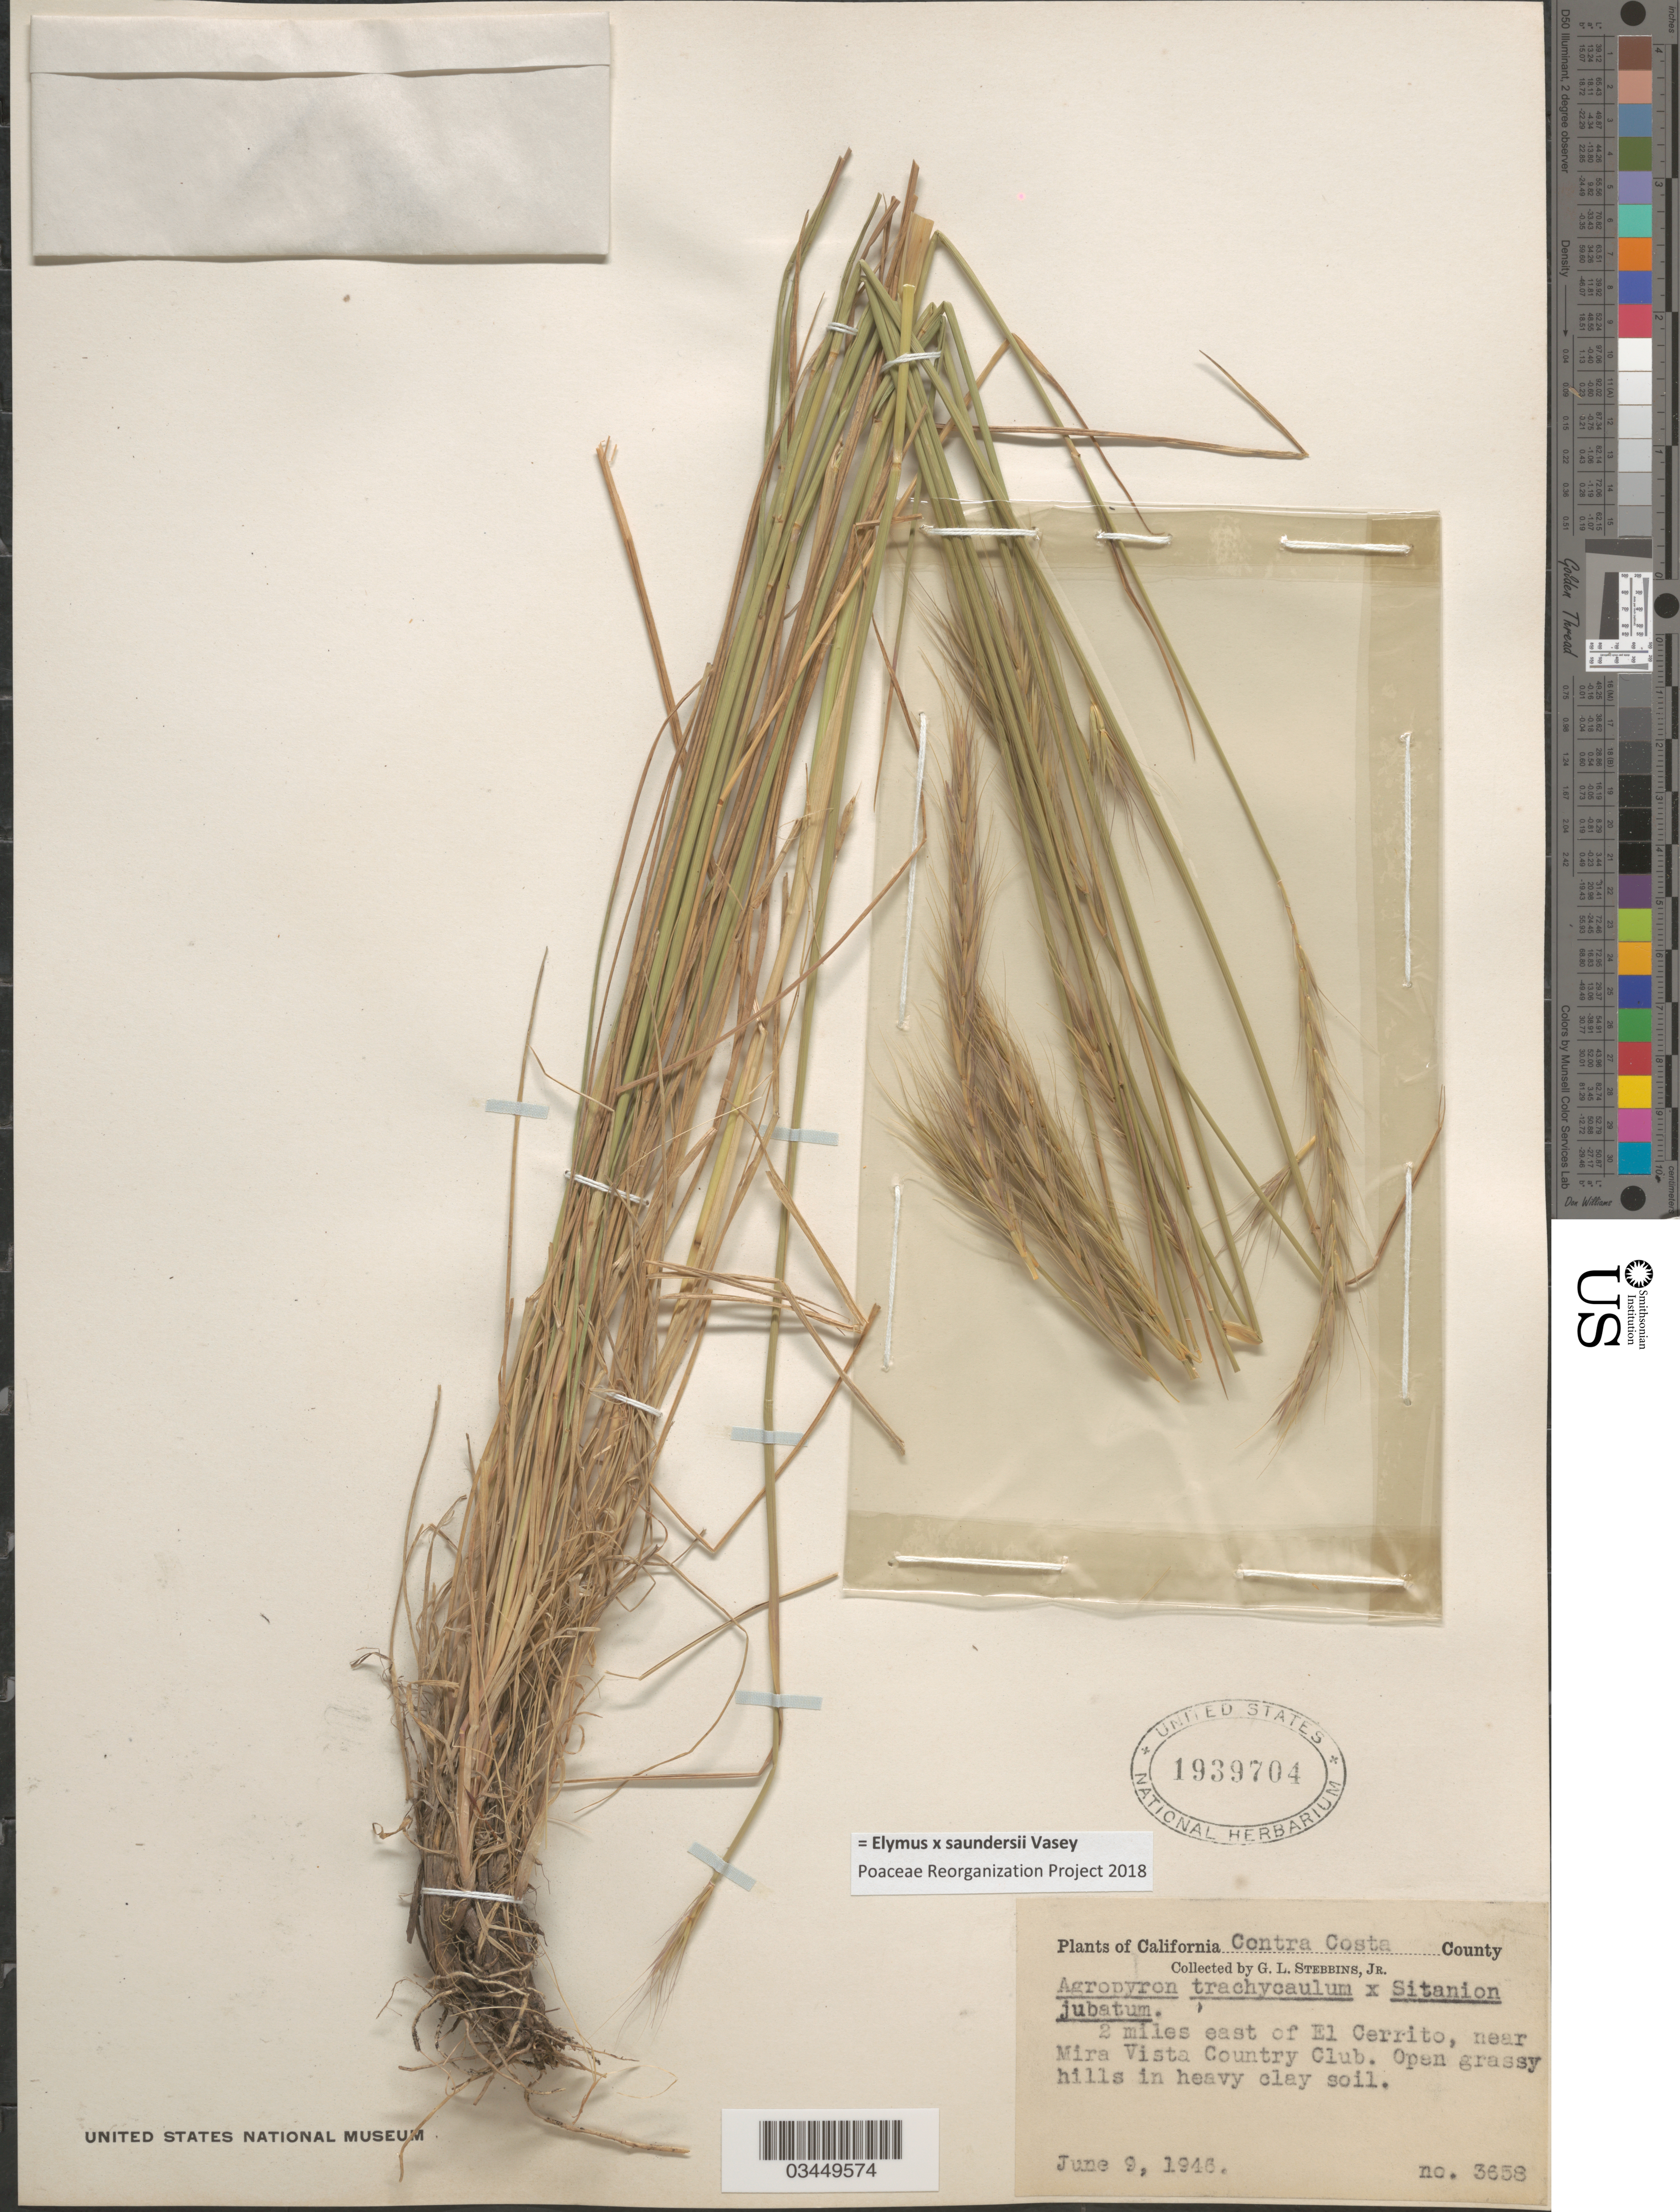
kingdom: Plantae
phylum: Tracheophyta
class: Liliopsida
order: Poales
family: Poaceae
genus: Elymus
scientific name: Elymus x saundersii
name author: Vasey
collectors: G. L. Stebbins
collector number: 3658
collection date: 1946-06-09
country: United States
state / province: California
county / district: Contra Costa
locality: Contra Costa County. 2 miles east of El Cerrito, near Mira Vista Country Club. Open grassy hills in heavy clay soil.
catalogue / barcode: US 1939704